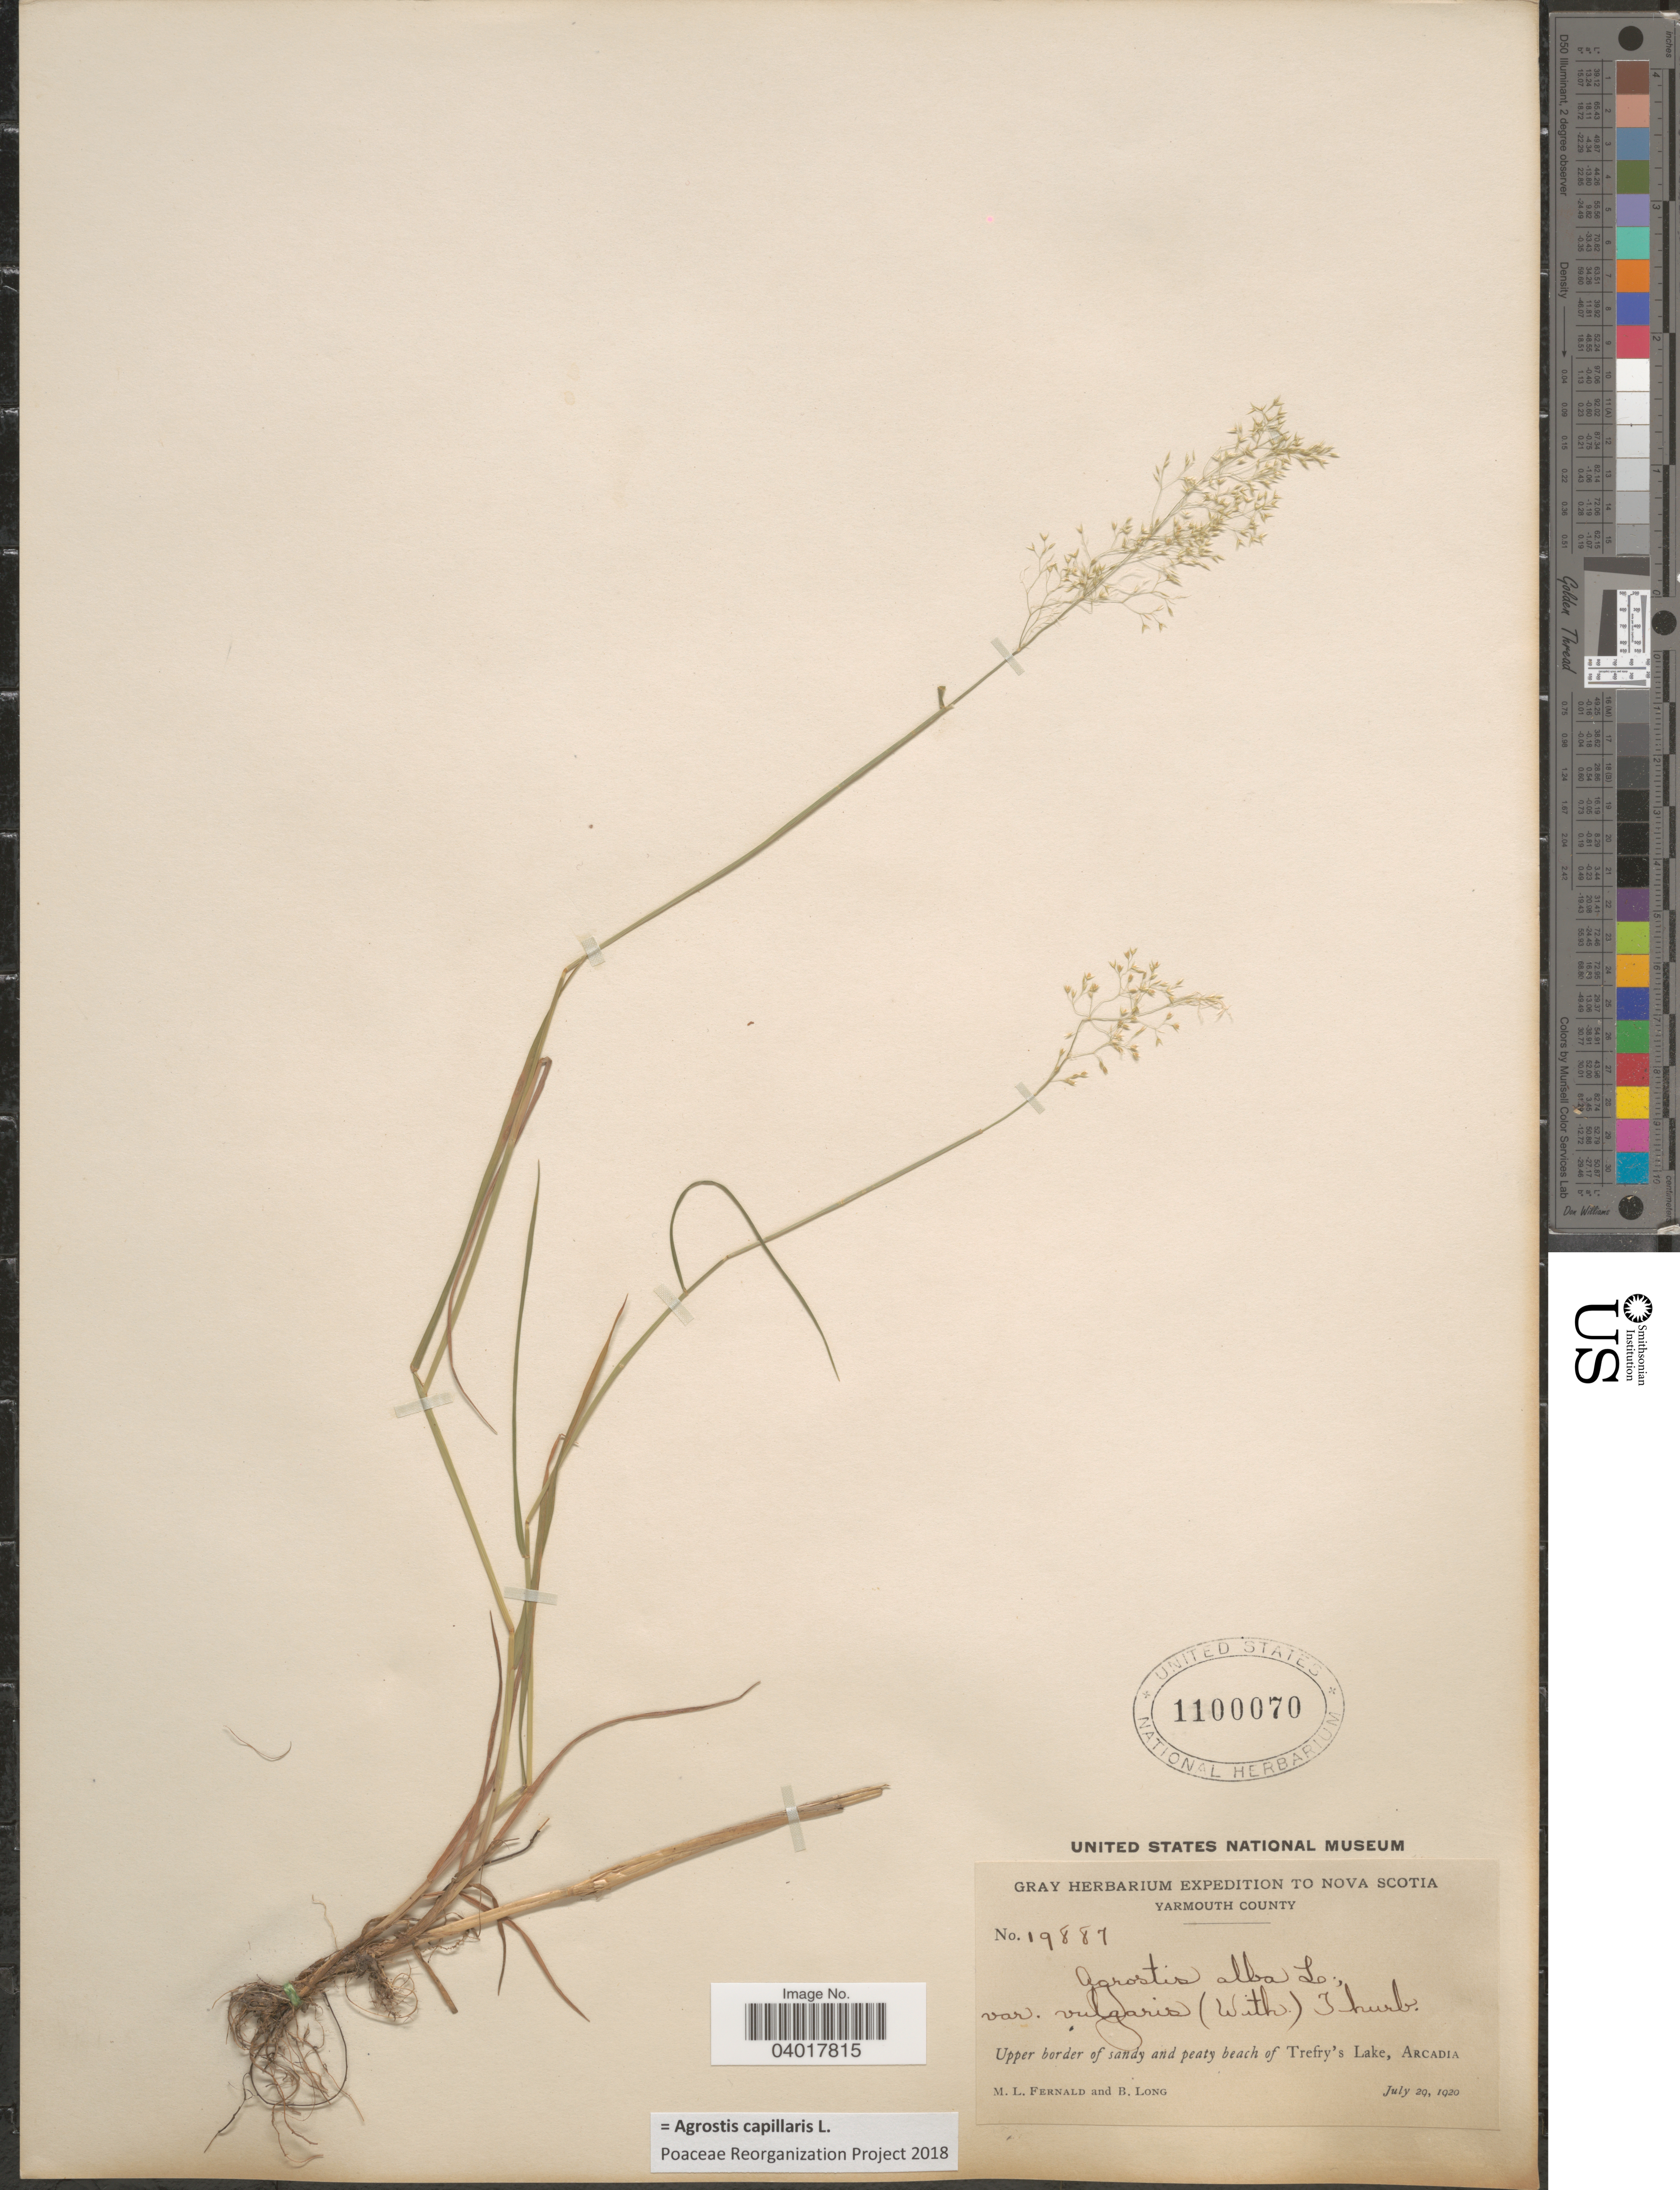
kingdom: Plantae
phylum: Tracheophyta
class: Liliopsida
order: Poales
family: Poaceae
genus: Agrostis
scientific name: Agrostis capillaris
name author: L.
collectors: M. L. Fernald & B. Long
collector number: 19887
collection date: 1920-07-29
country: Canada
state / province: Nova Scotia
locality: Yarmouth County. Upper border of sandy and peaty beach of Trefry's Lake, Arcadia.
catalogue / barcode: US 1100070